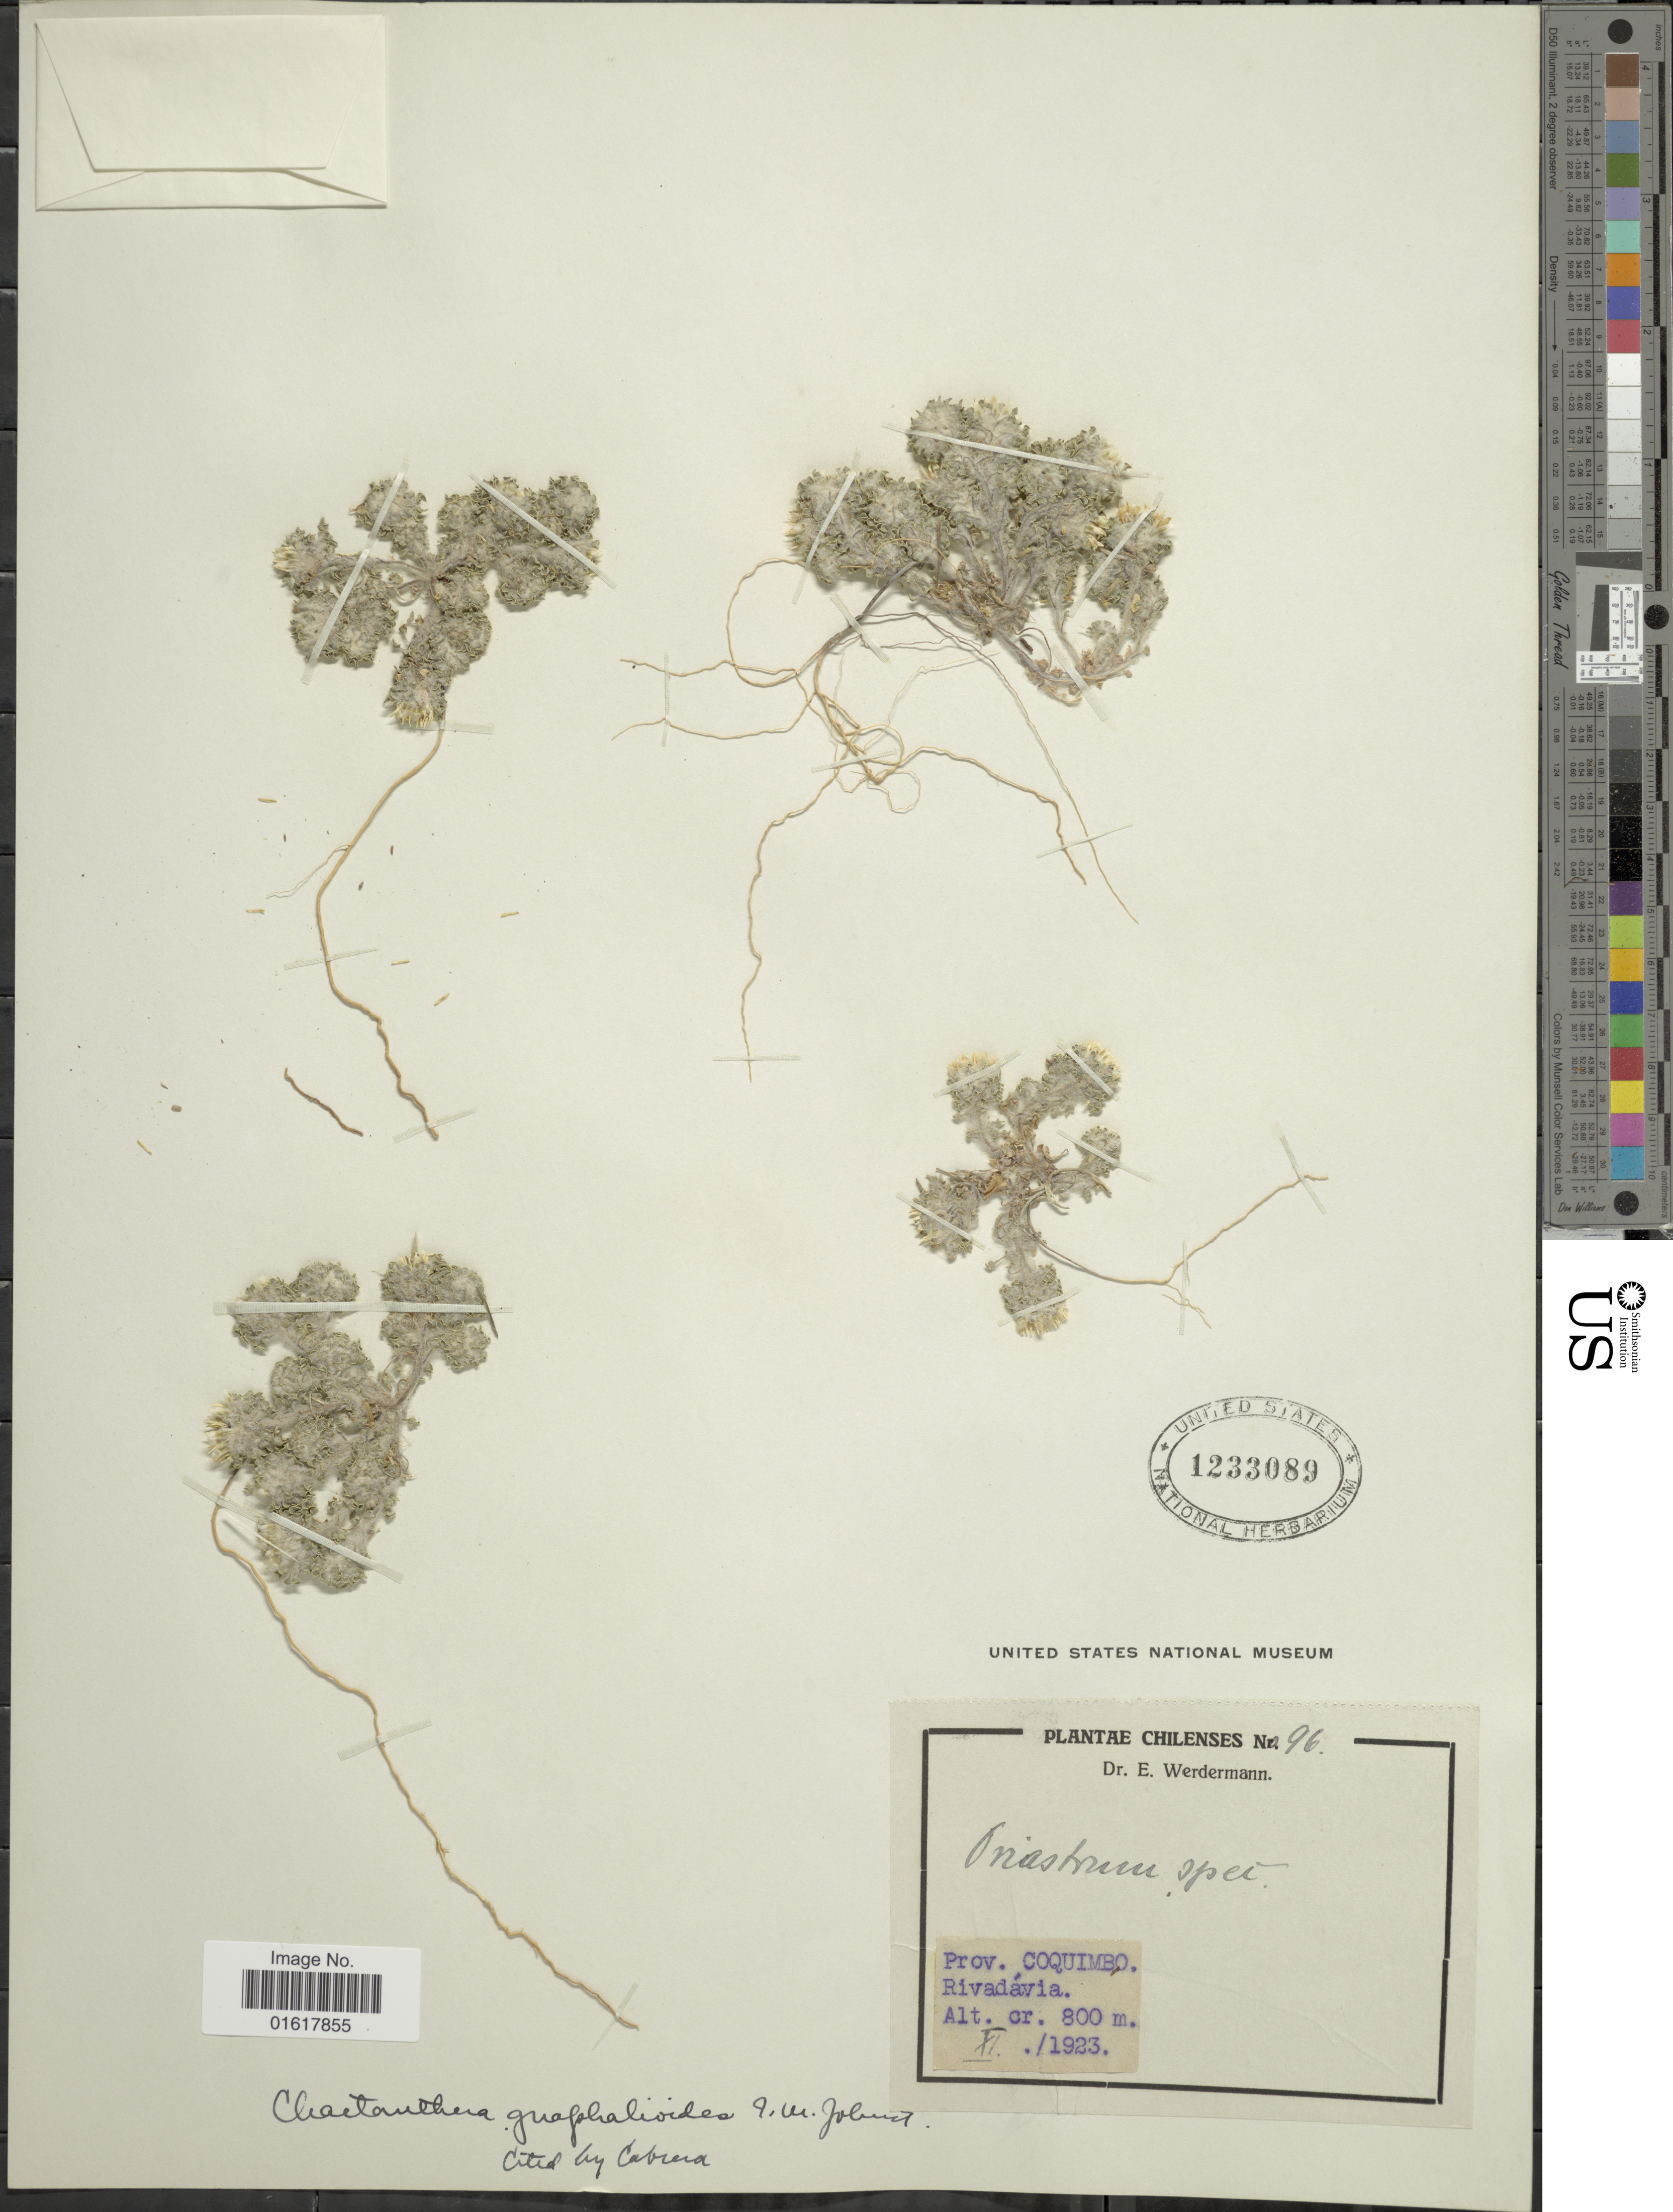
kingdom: Plantae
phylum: Tracheophyta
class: Magnoliopsida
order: Asterales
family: Asteraceae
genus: Chaetanthera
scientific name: Chaetanthera gnaphalioides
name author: (J. Rémy) I.M. Johnst.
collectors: E. Werdermann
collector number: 96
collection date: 1923-11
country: Chile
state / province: Coquimbo (IV)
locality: Rivadavia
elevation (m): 800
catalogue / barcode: US 1233089